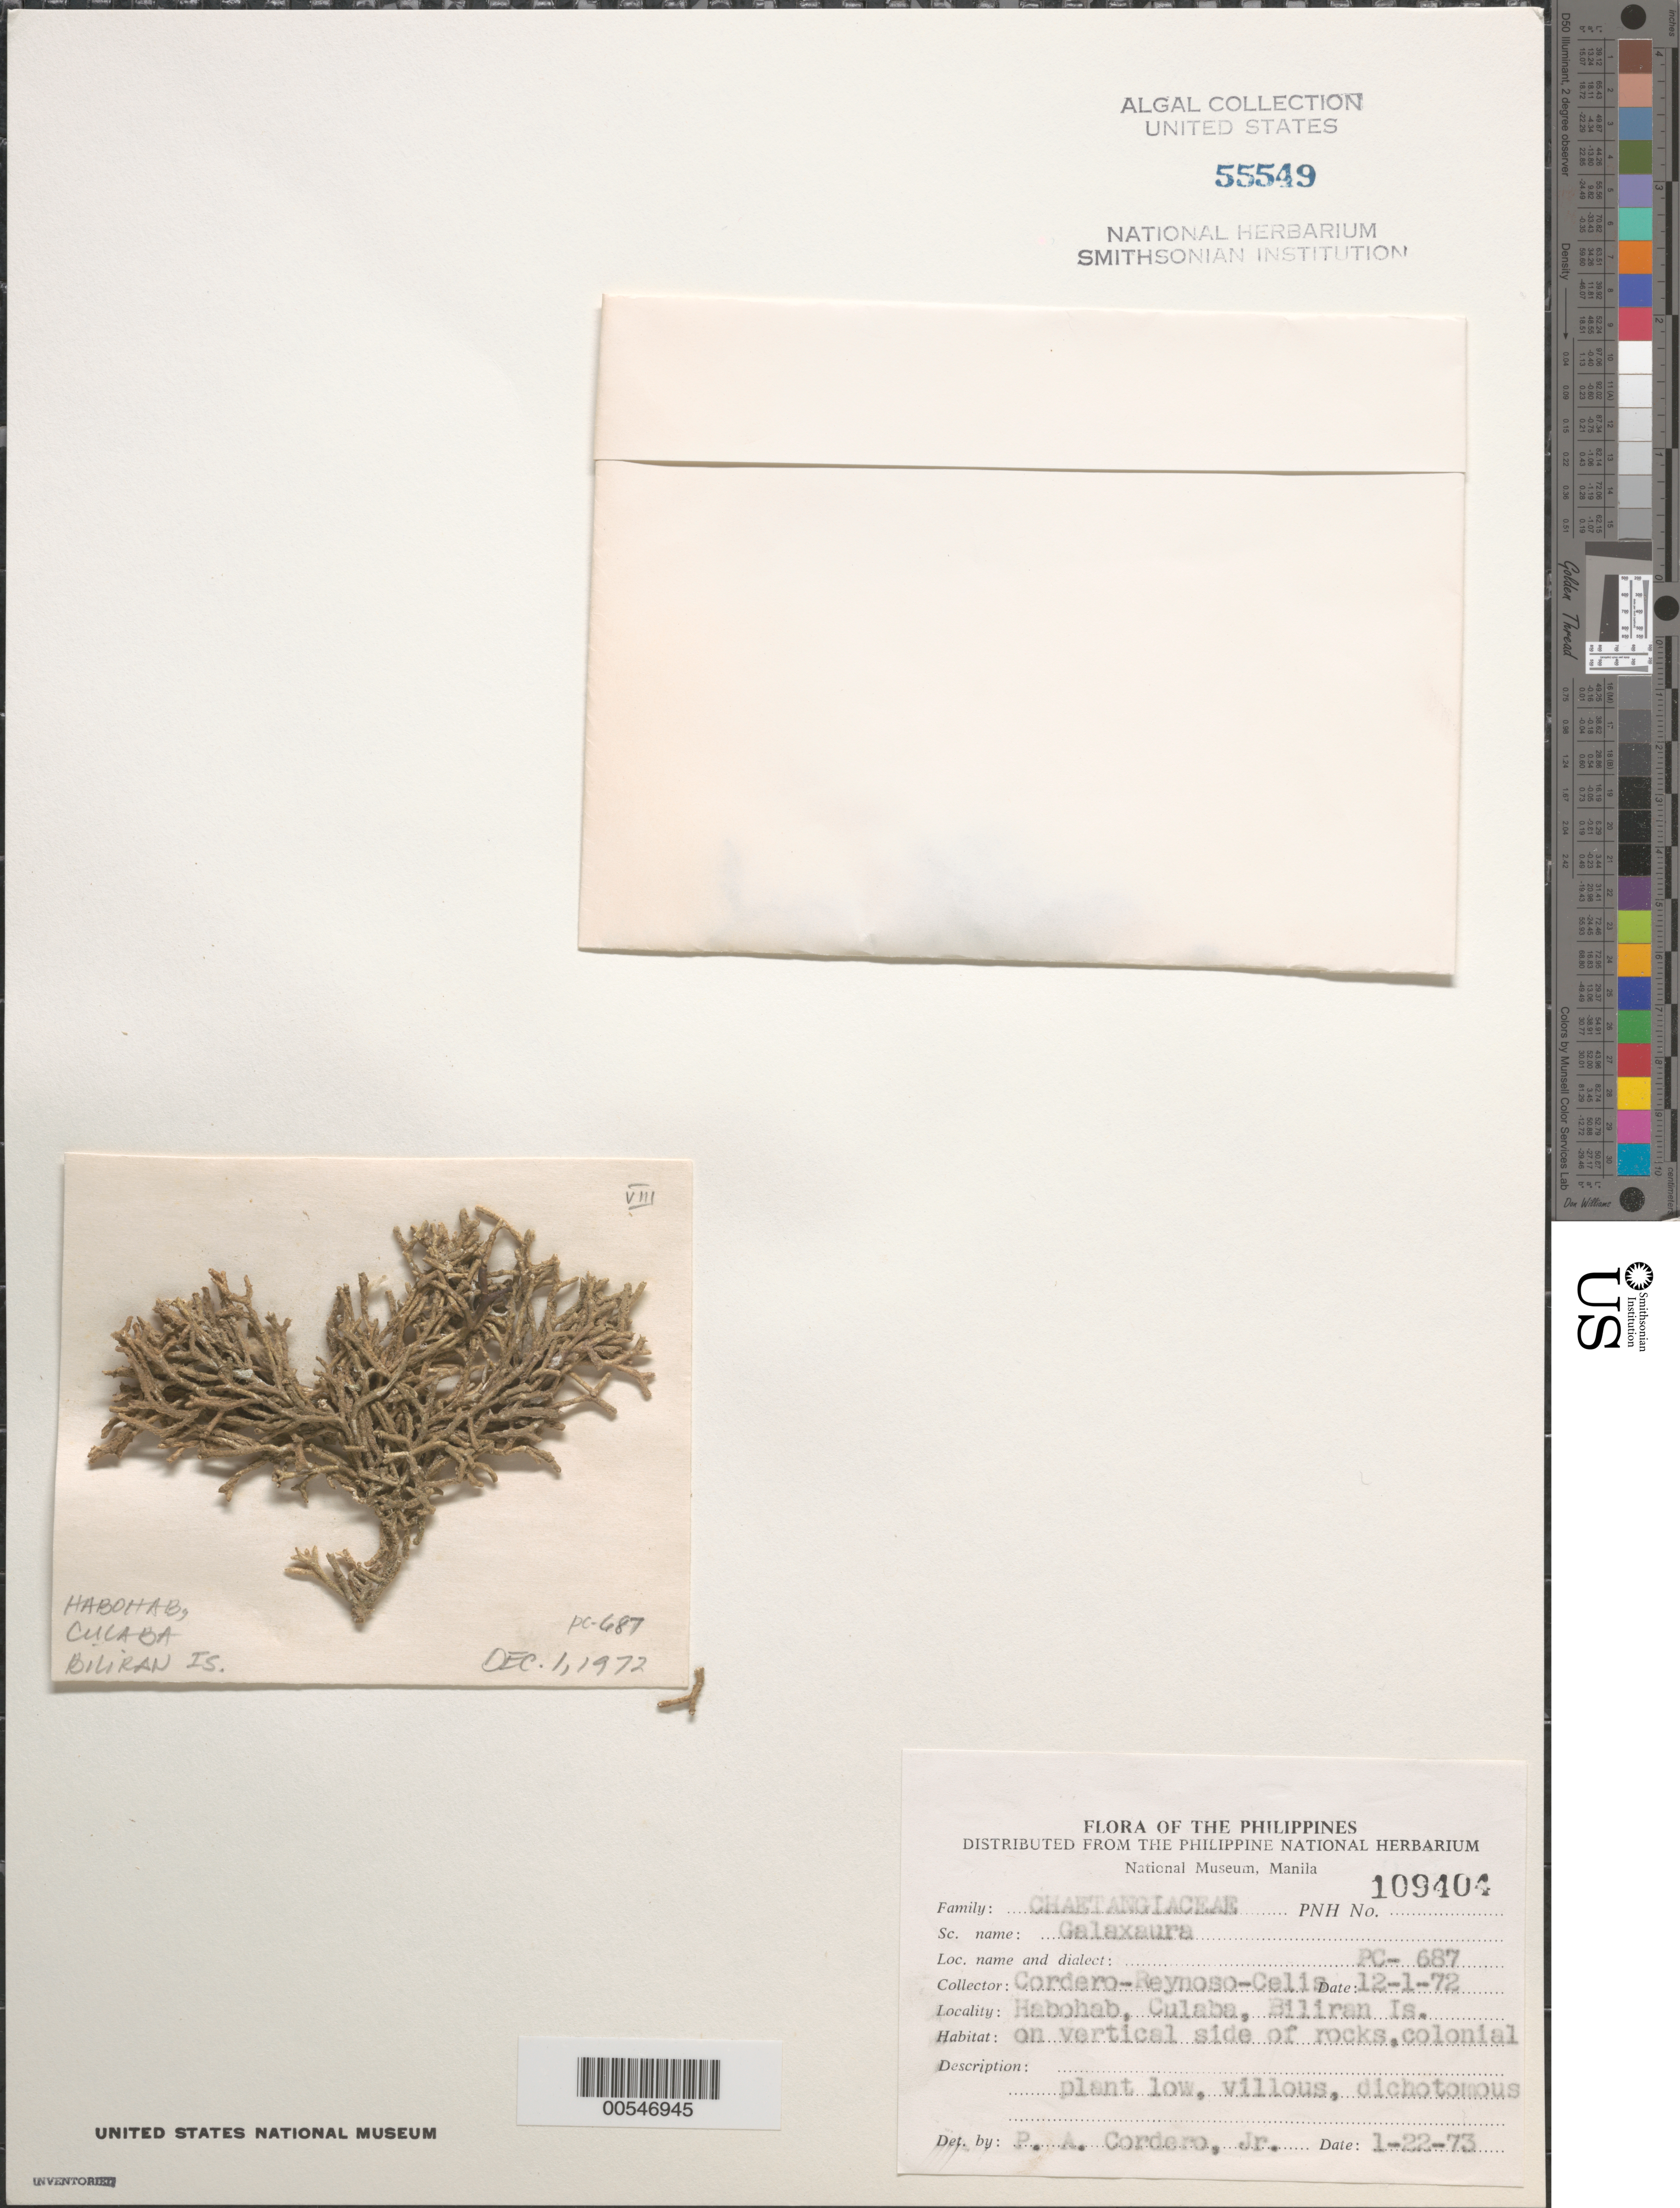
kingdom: Plantae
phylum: Rhodophyta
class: Florideophyceae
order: Nemaliales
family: Galaxauraceae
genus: Galaxaura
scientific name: Galaxaura sp.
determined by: Cordero, P. A., Jr.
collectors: P. A. Cordero, E. Reynoso & M. Celis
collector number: Pc-687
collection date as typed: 01 Dec 1972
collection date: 1972-12-01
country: Philippines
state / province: Eastern Visayas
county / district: Leyte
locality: Habohab, culaba, biliran island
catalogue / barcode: US 55549